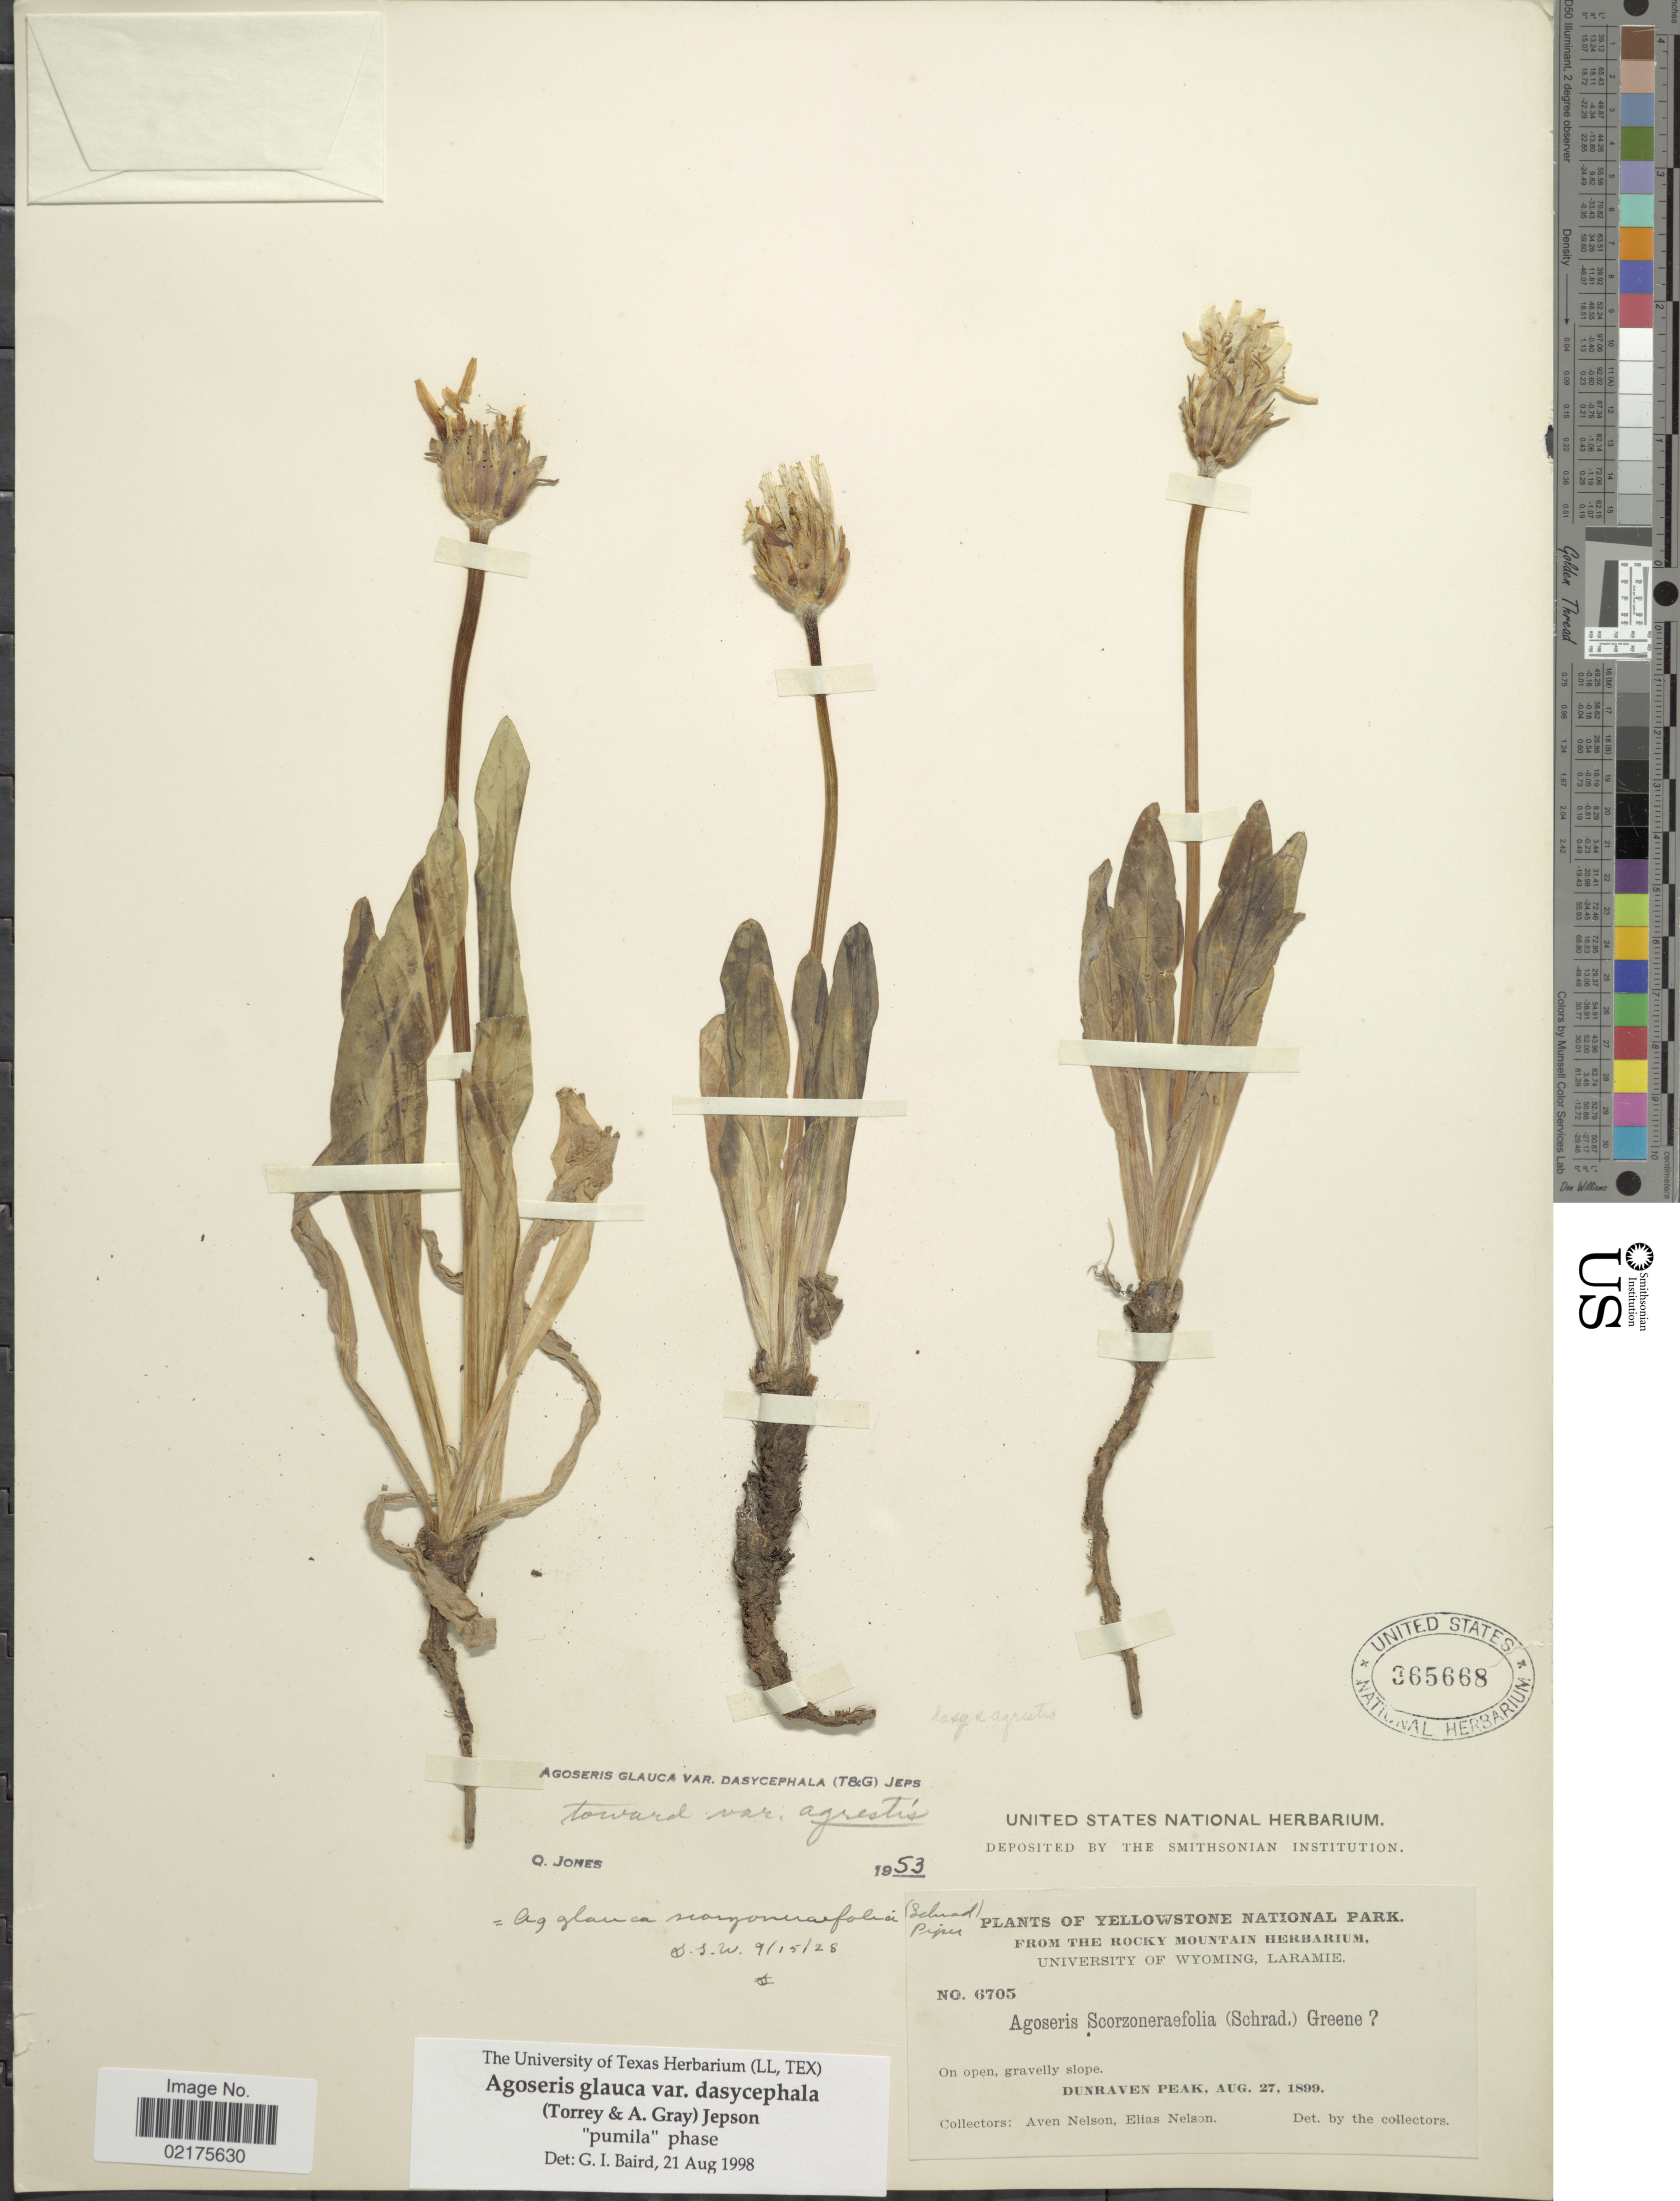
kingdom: Plantae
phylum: Tracheophyta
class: Magnoliopsida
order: Asterales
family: Asteraceae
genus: Agoseris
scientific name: Agoseris glauca var. dasycephala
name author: (Torr. & A. Gray) Jeps.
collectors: A. Nelson & E. Nelson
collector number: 6705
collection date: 1899-08-27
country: United States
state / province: Wyoming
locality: Yellowstone National Park, on open, gravelly slope, Dunraven Peak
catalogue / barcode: US 365668